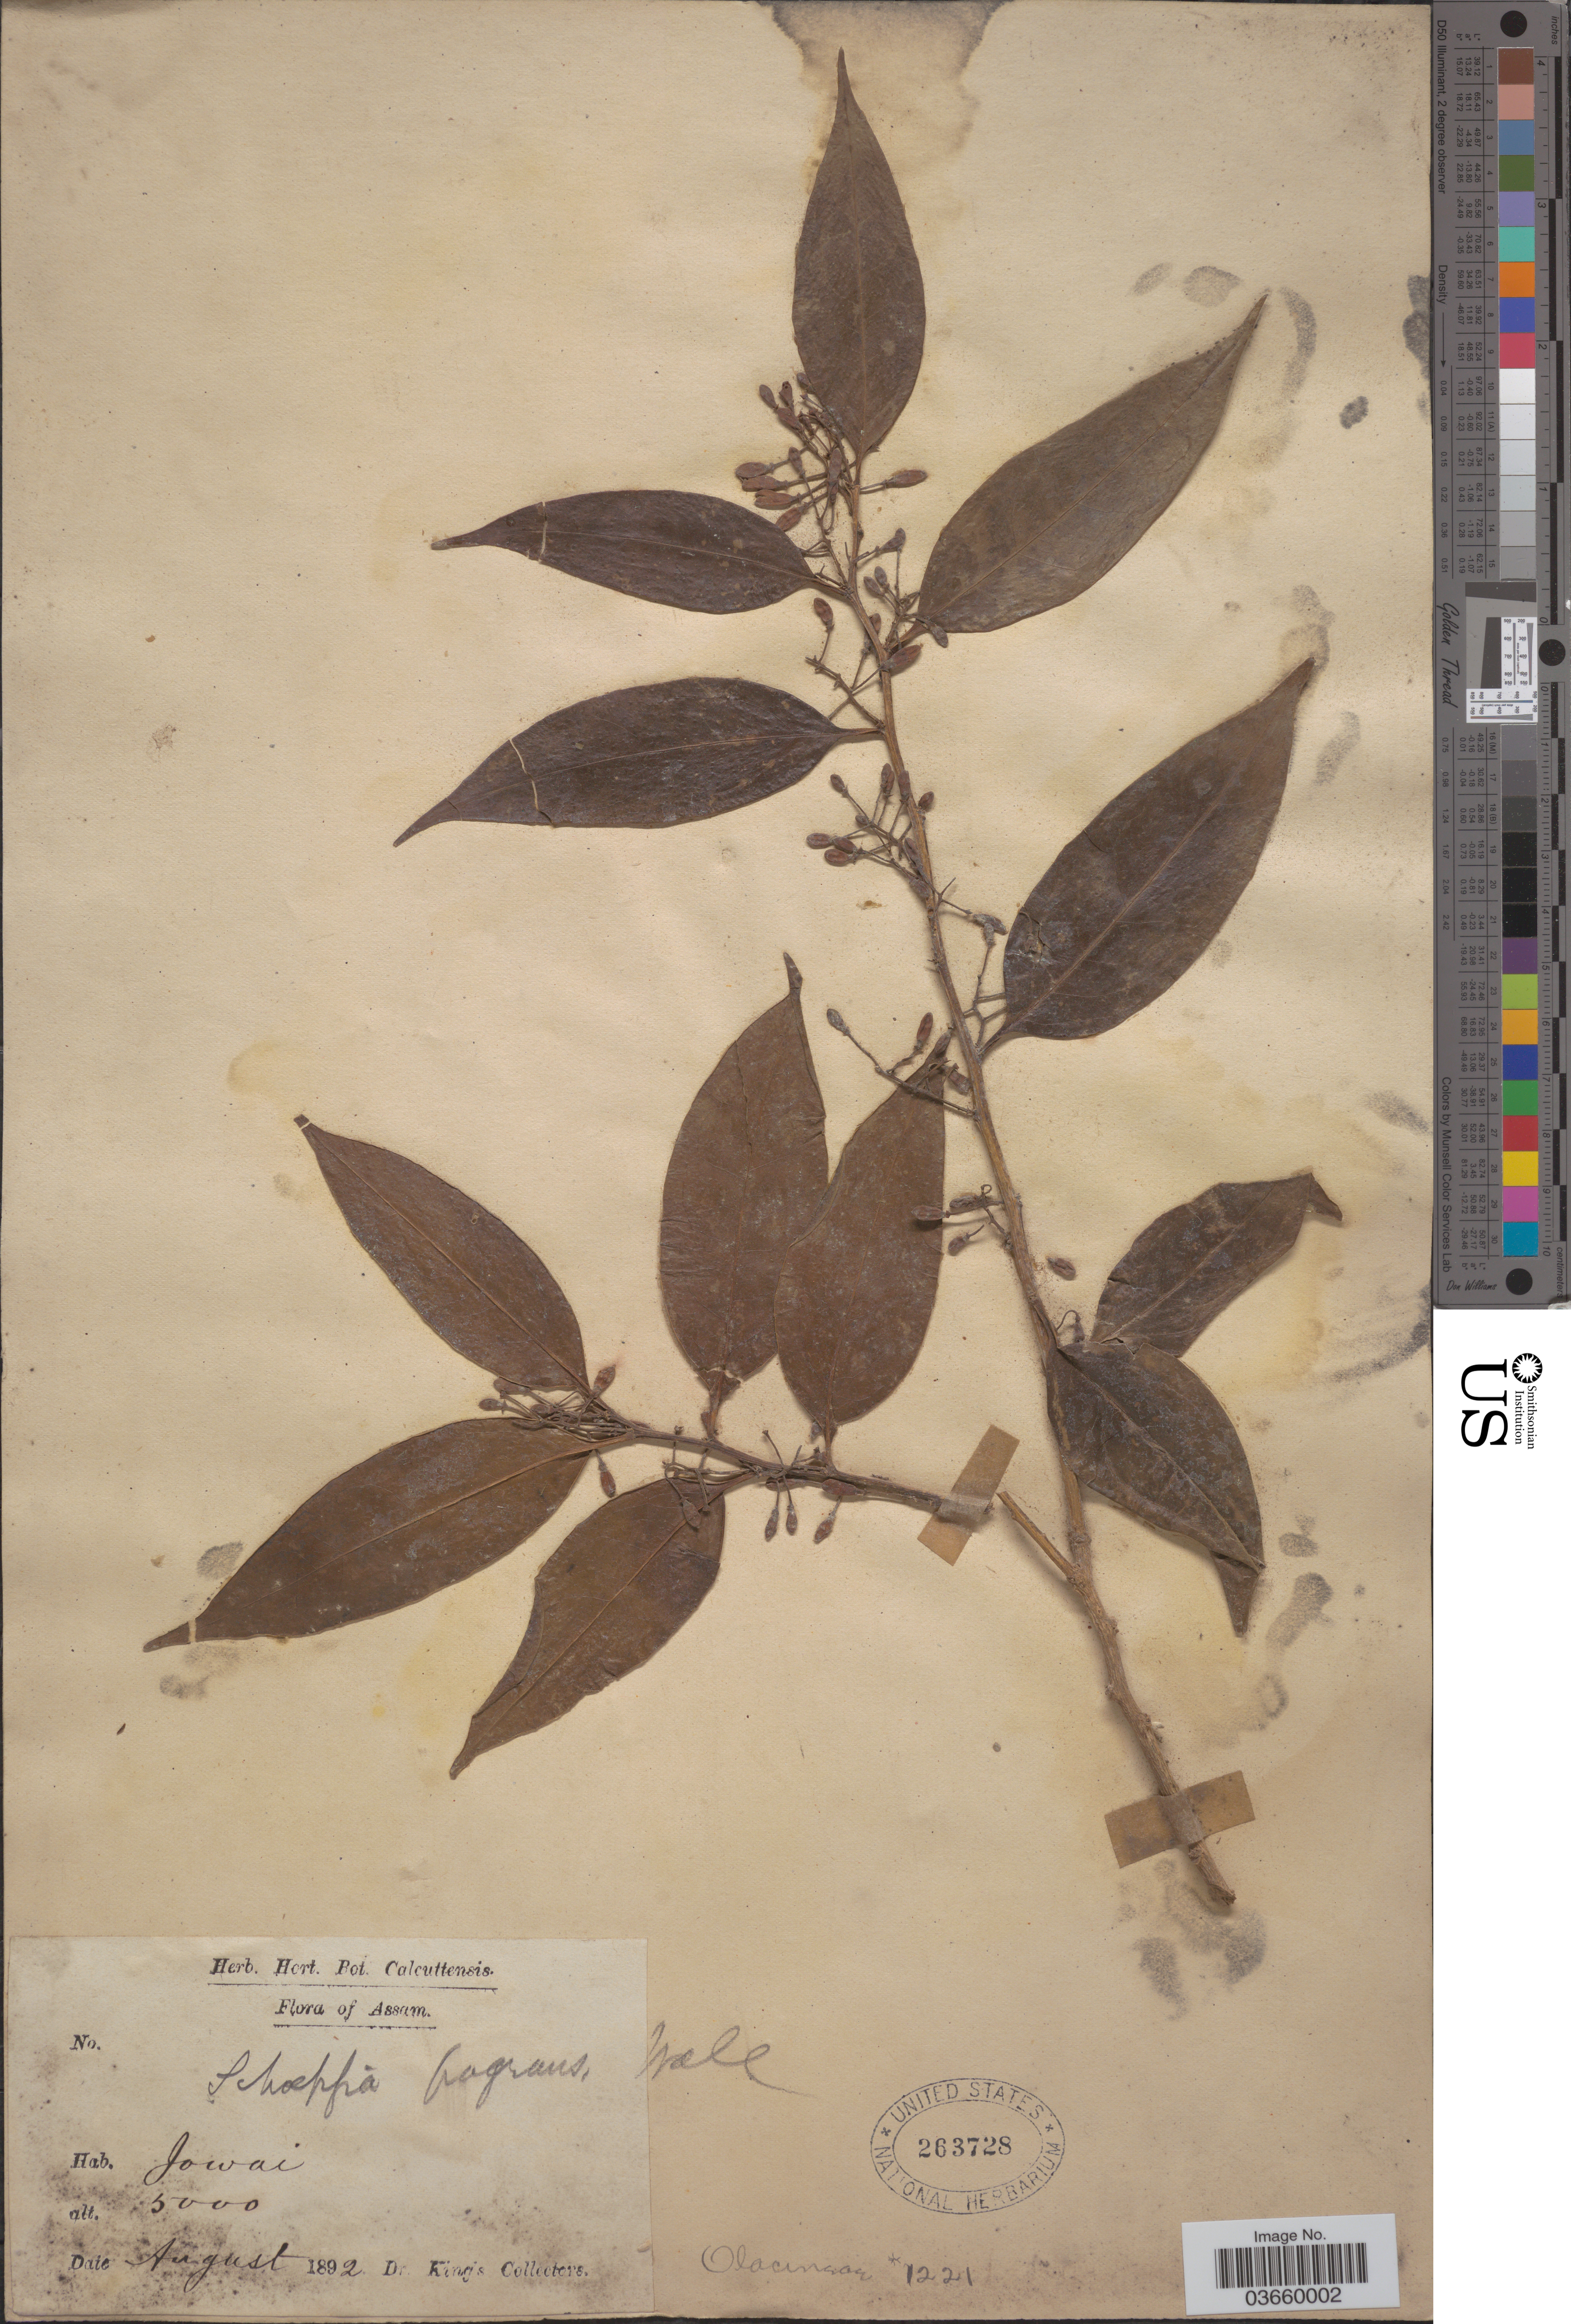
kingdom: Plantae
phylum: Tracheophyta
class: Magnoliopsida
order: Santalales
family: Schoepfiaceae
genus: Schoepfia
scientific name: Schoepfia fragrans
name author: Wall.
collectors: Dr. King's collector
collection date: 1892-08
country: India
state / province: Assam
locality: Jowai.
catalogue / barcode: US 263728